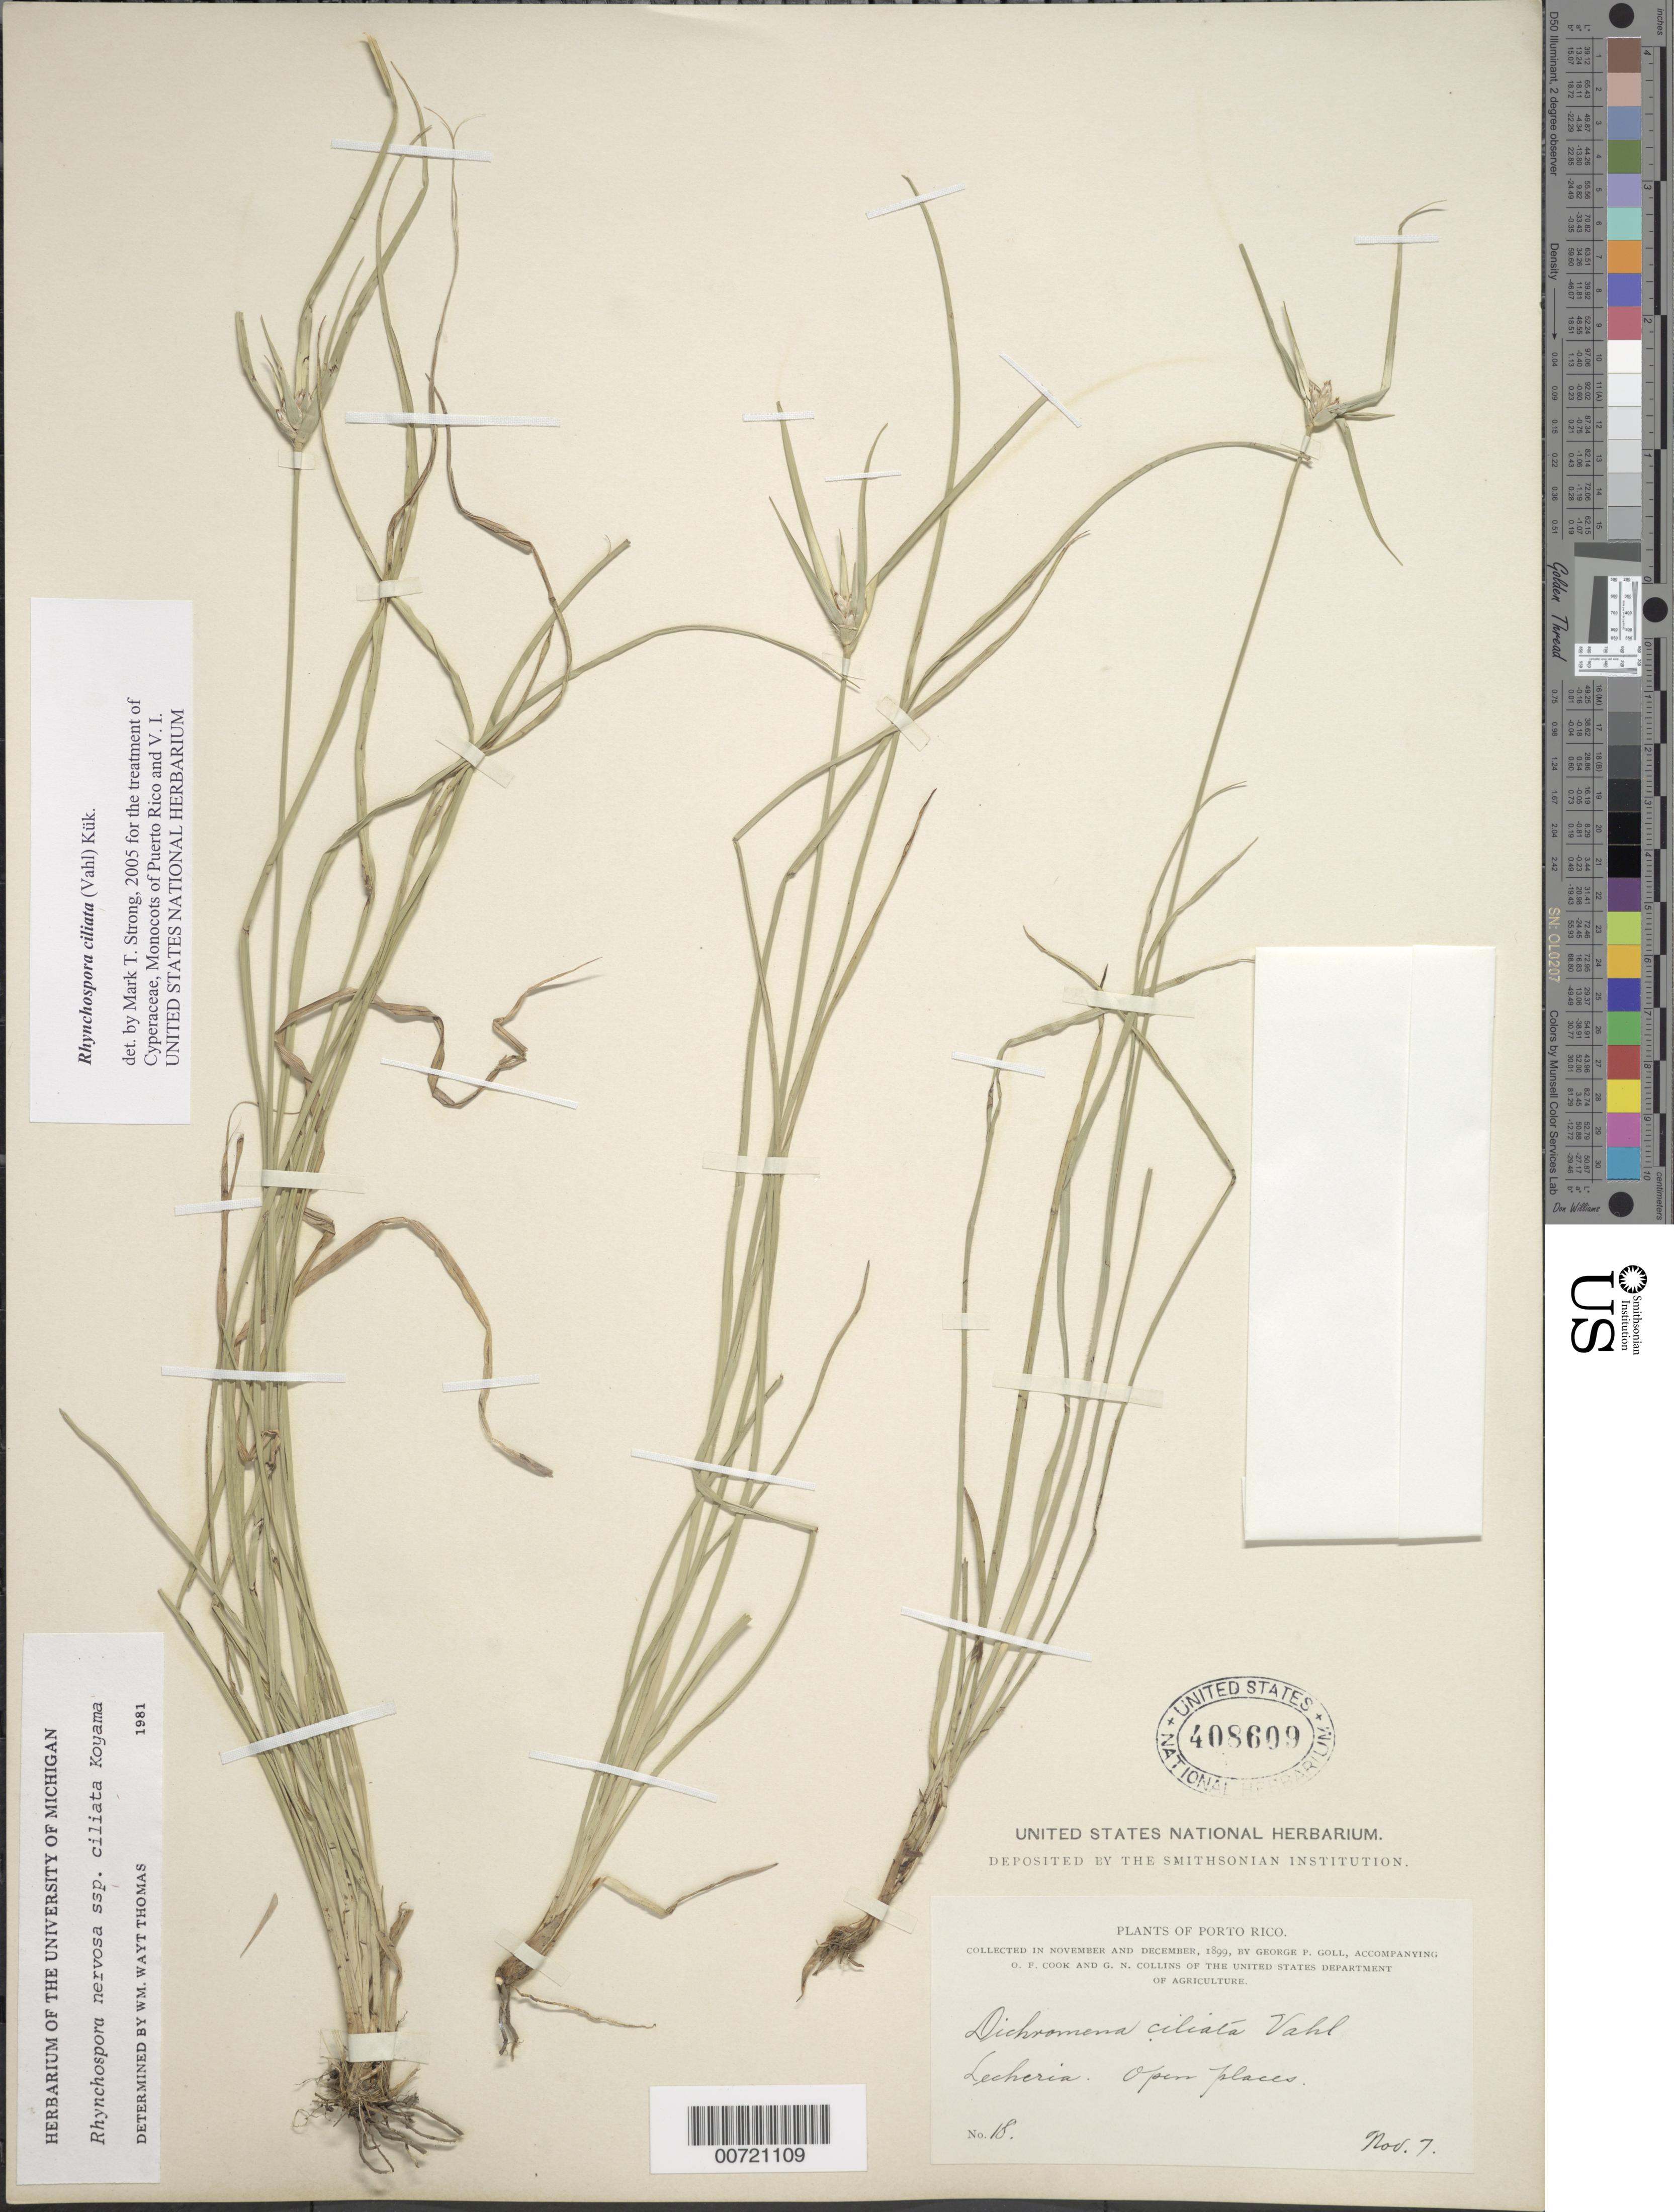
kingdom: Plantae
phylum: Tracheophyta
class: Liliopsida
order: Poales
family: Cyperaceae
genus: Rhynchospora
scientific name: Rhynchospora ciliata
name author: (G. Mey.) Kük.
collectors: G. Goll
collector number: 18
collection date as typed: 07 Nov 1899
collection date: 1899-11-07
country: Puerto Rico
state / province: San Juan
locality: Lecheria.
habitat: Open places.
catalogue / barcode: US 408609